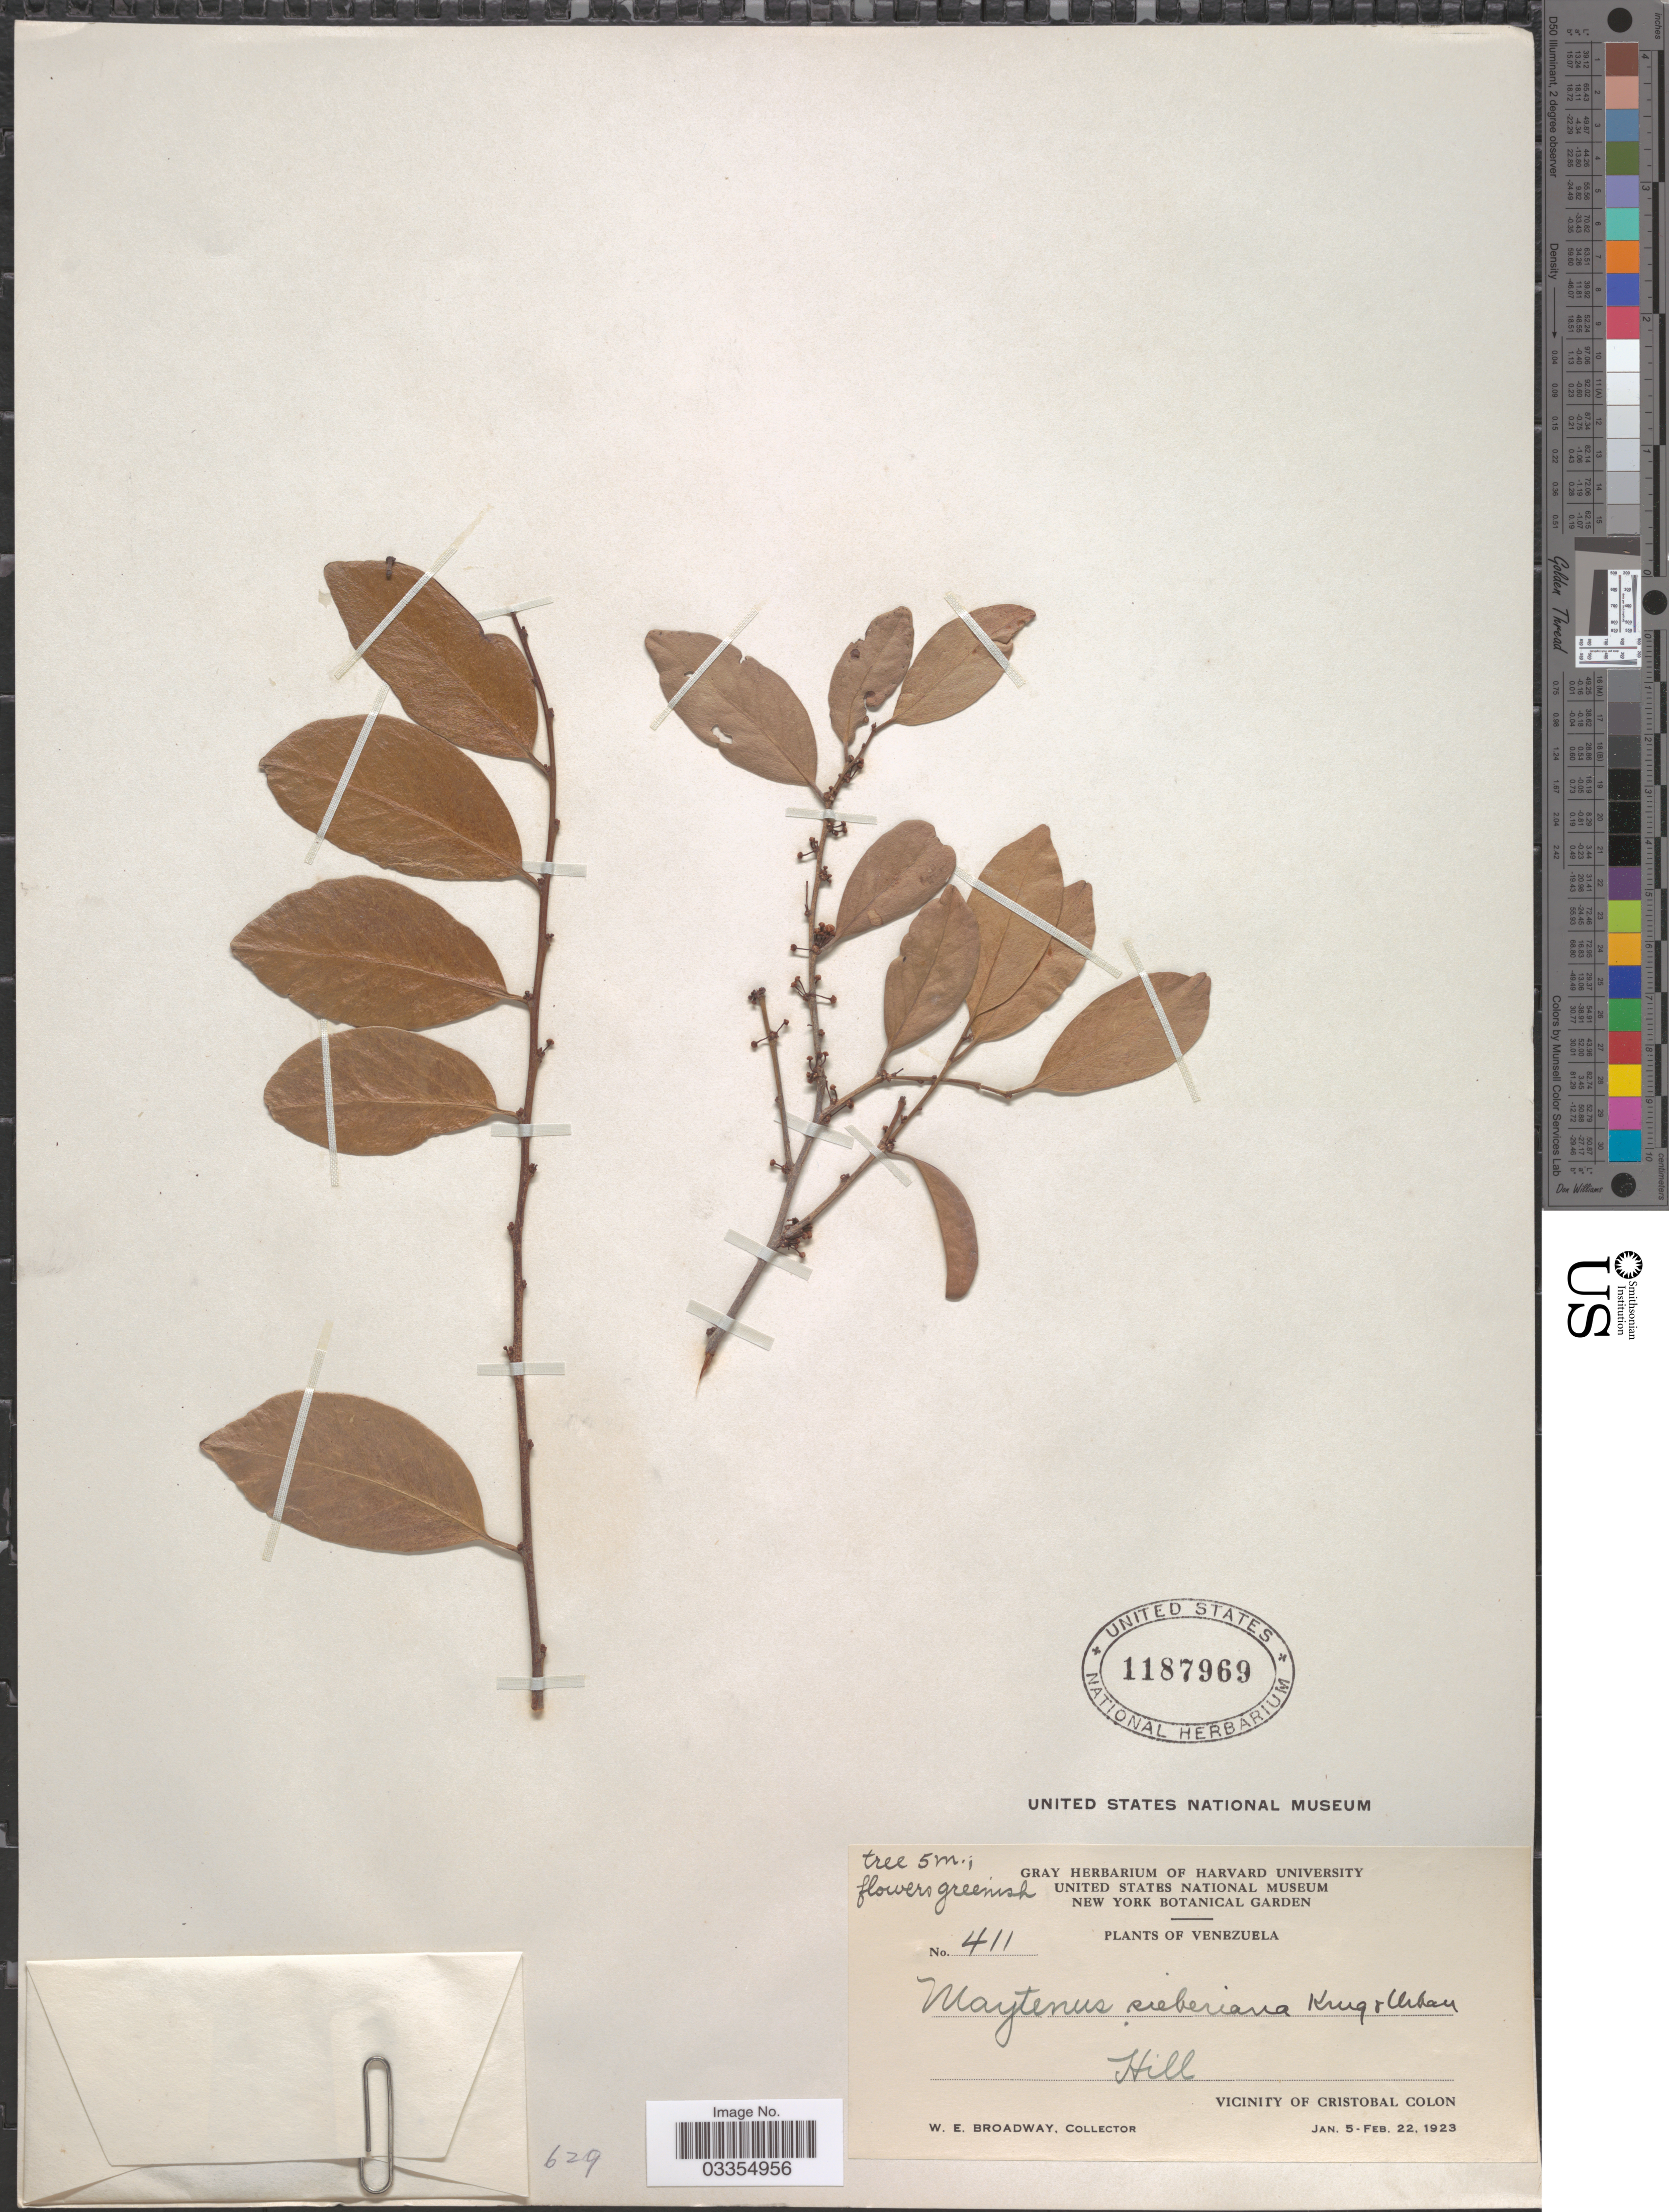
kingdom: Plantae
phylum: Tracheophyta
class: Magnoliopsida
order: Celastrales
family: Celastraceae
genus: Maytenus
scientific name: Maytenus sieberiana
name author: Krug & Urb.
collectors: W. E. Broadway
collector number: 411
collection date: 1923-01-05/1923-02-22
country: Venezuela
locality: Vicinity of Cristobal Colon.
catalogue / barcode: US 1187969